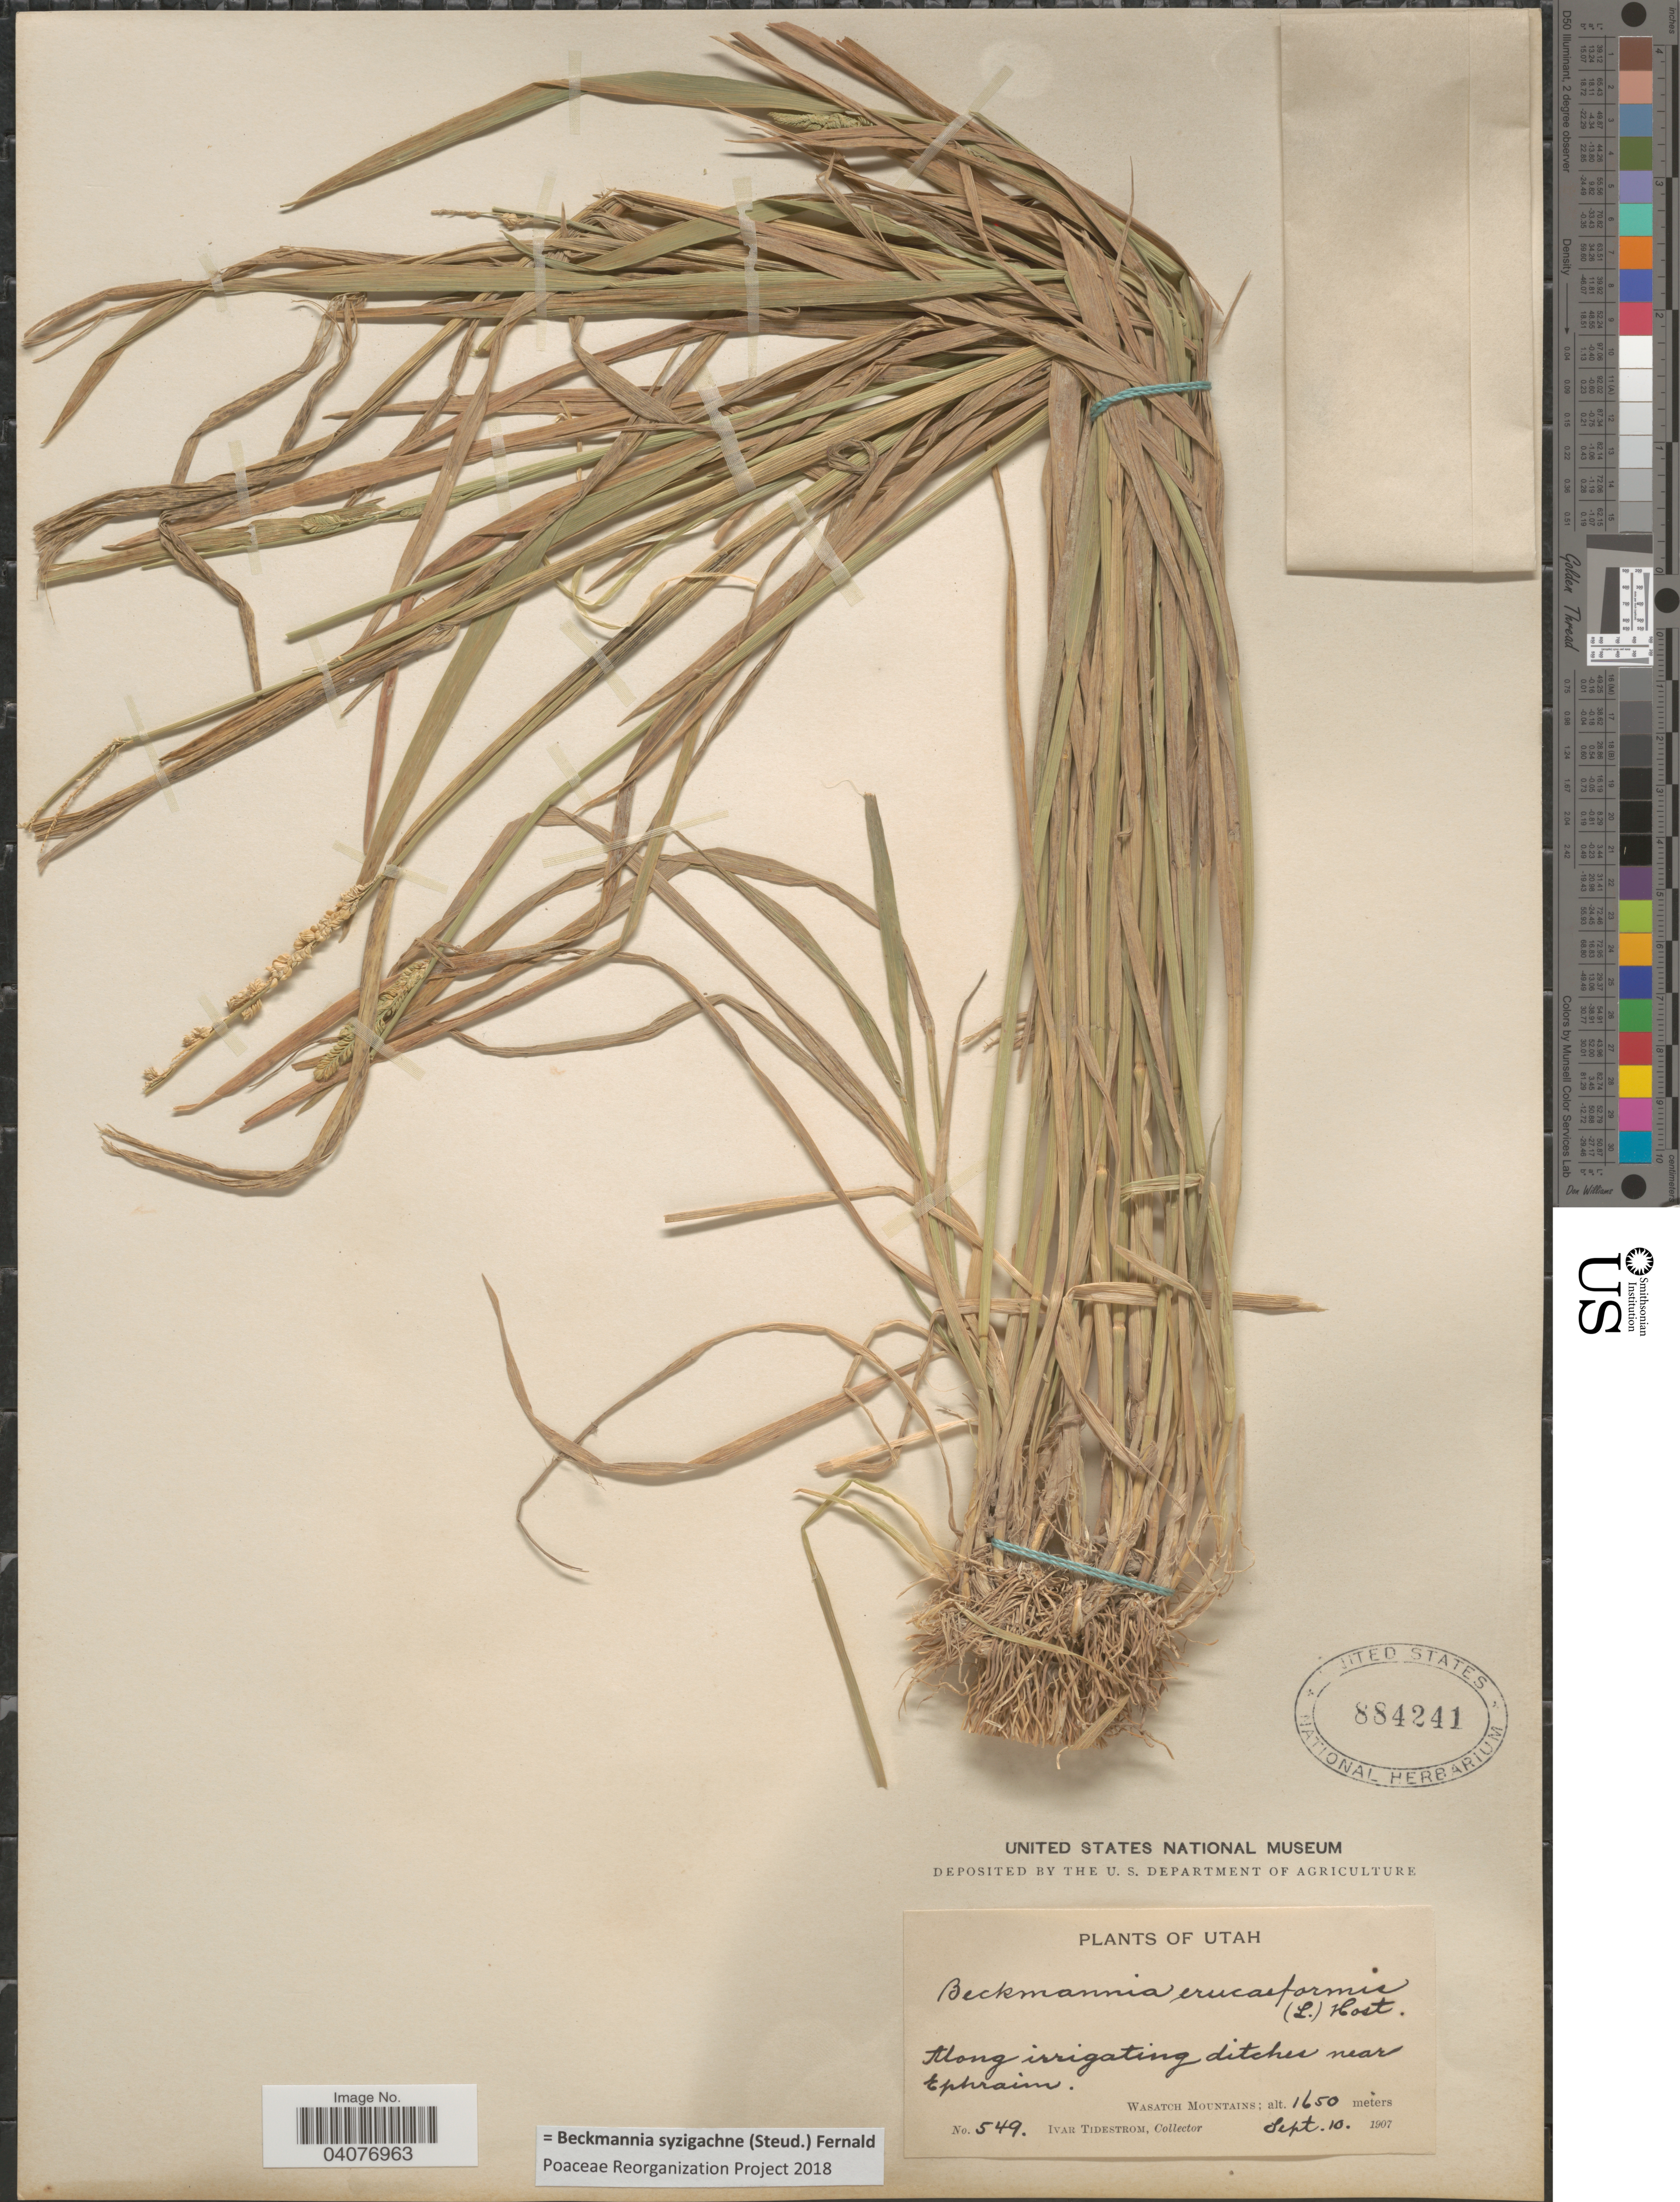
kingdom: Plantae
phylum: Tracheophyta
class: Liliopsida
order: Poales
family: Poaceae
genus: Beckmannia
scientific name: Beckmannia syzigachne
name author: (Steud.) Fernald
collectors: I. F. Tidestrom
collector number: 549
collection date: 1907-09-10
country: United States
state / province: Utah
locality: Along irigating ditches near Ephraim. Wasatch Mountains.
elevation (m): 1650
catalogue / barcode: US 884241